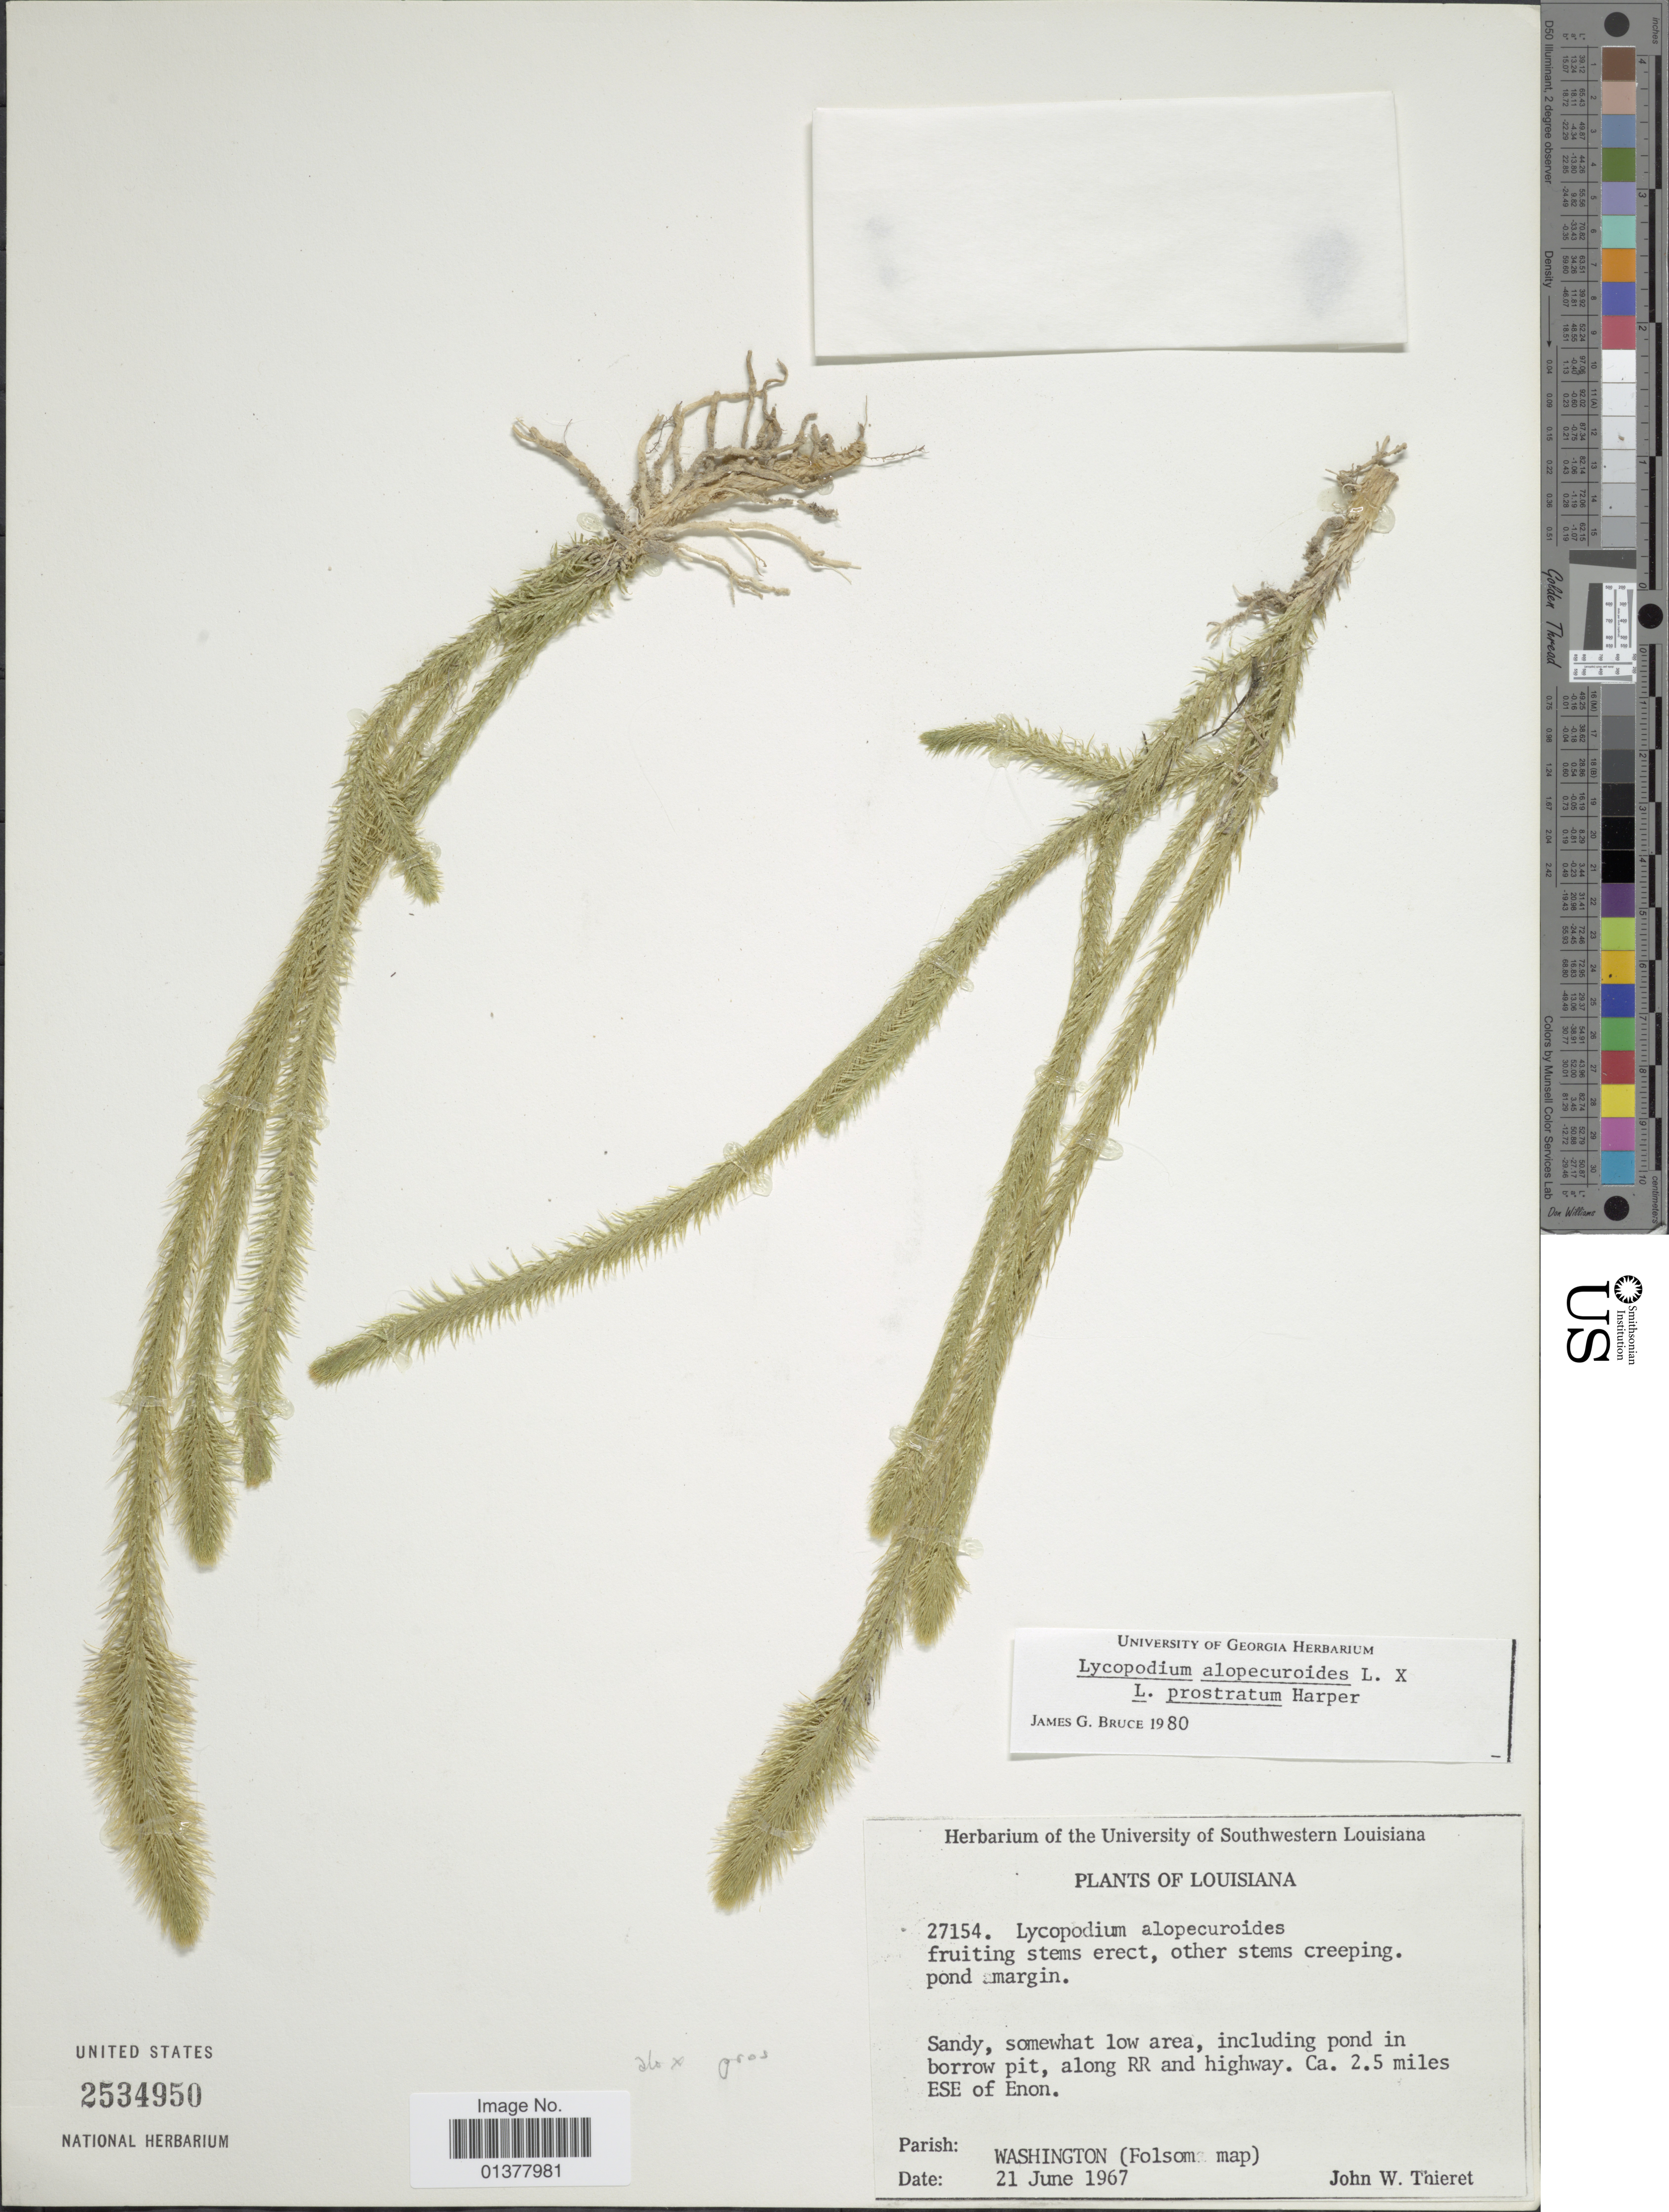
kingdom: Plantae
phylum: Tracheophyta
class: Lycopodiopsida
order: Lycopodiales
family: Lycopodiaceae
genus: Lycopodiella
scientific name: Lycopodiella alopecuroides x L. prostrata (R.M. Harper) Cranfill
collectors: J. W. Thieret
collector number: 27154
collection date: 1967-06-21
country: United States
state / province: Louisiana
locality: Along RR and highway, ca. 2.5 miles ESE of Enon. Parish: Washington (Folsom map)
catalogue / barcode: US 2534950